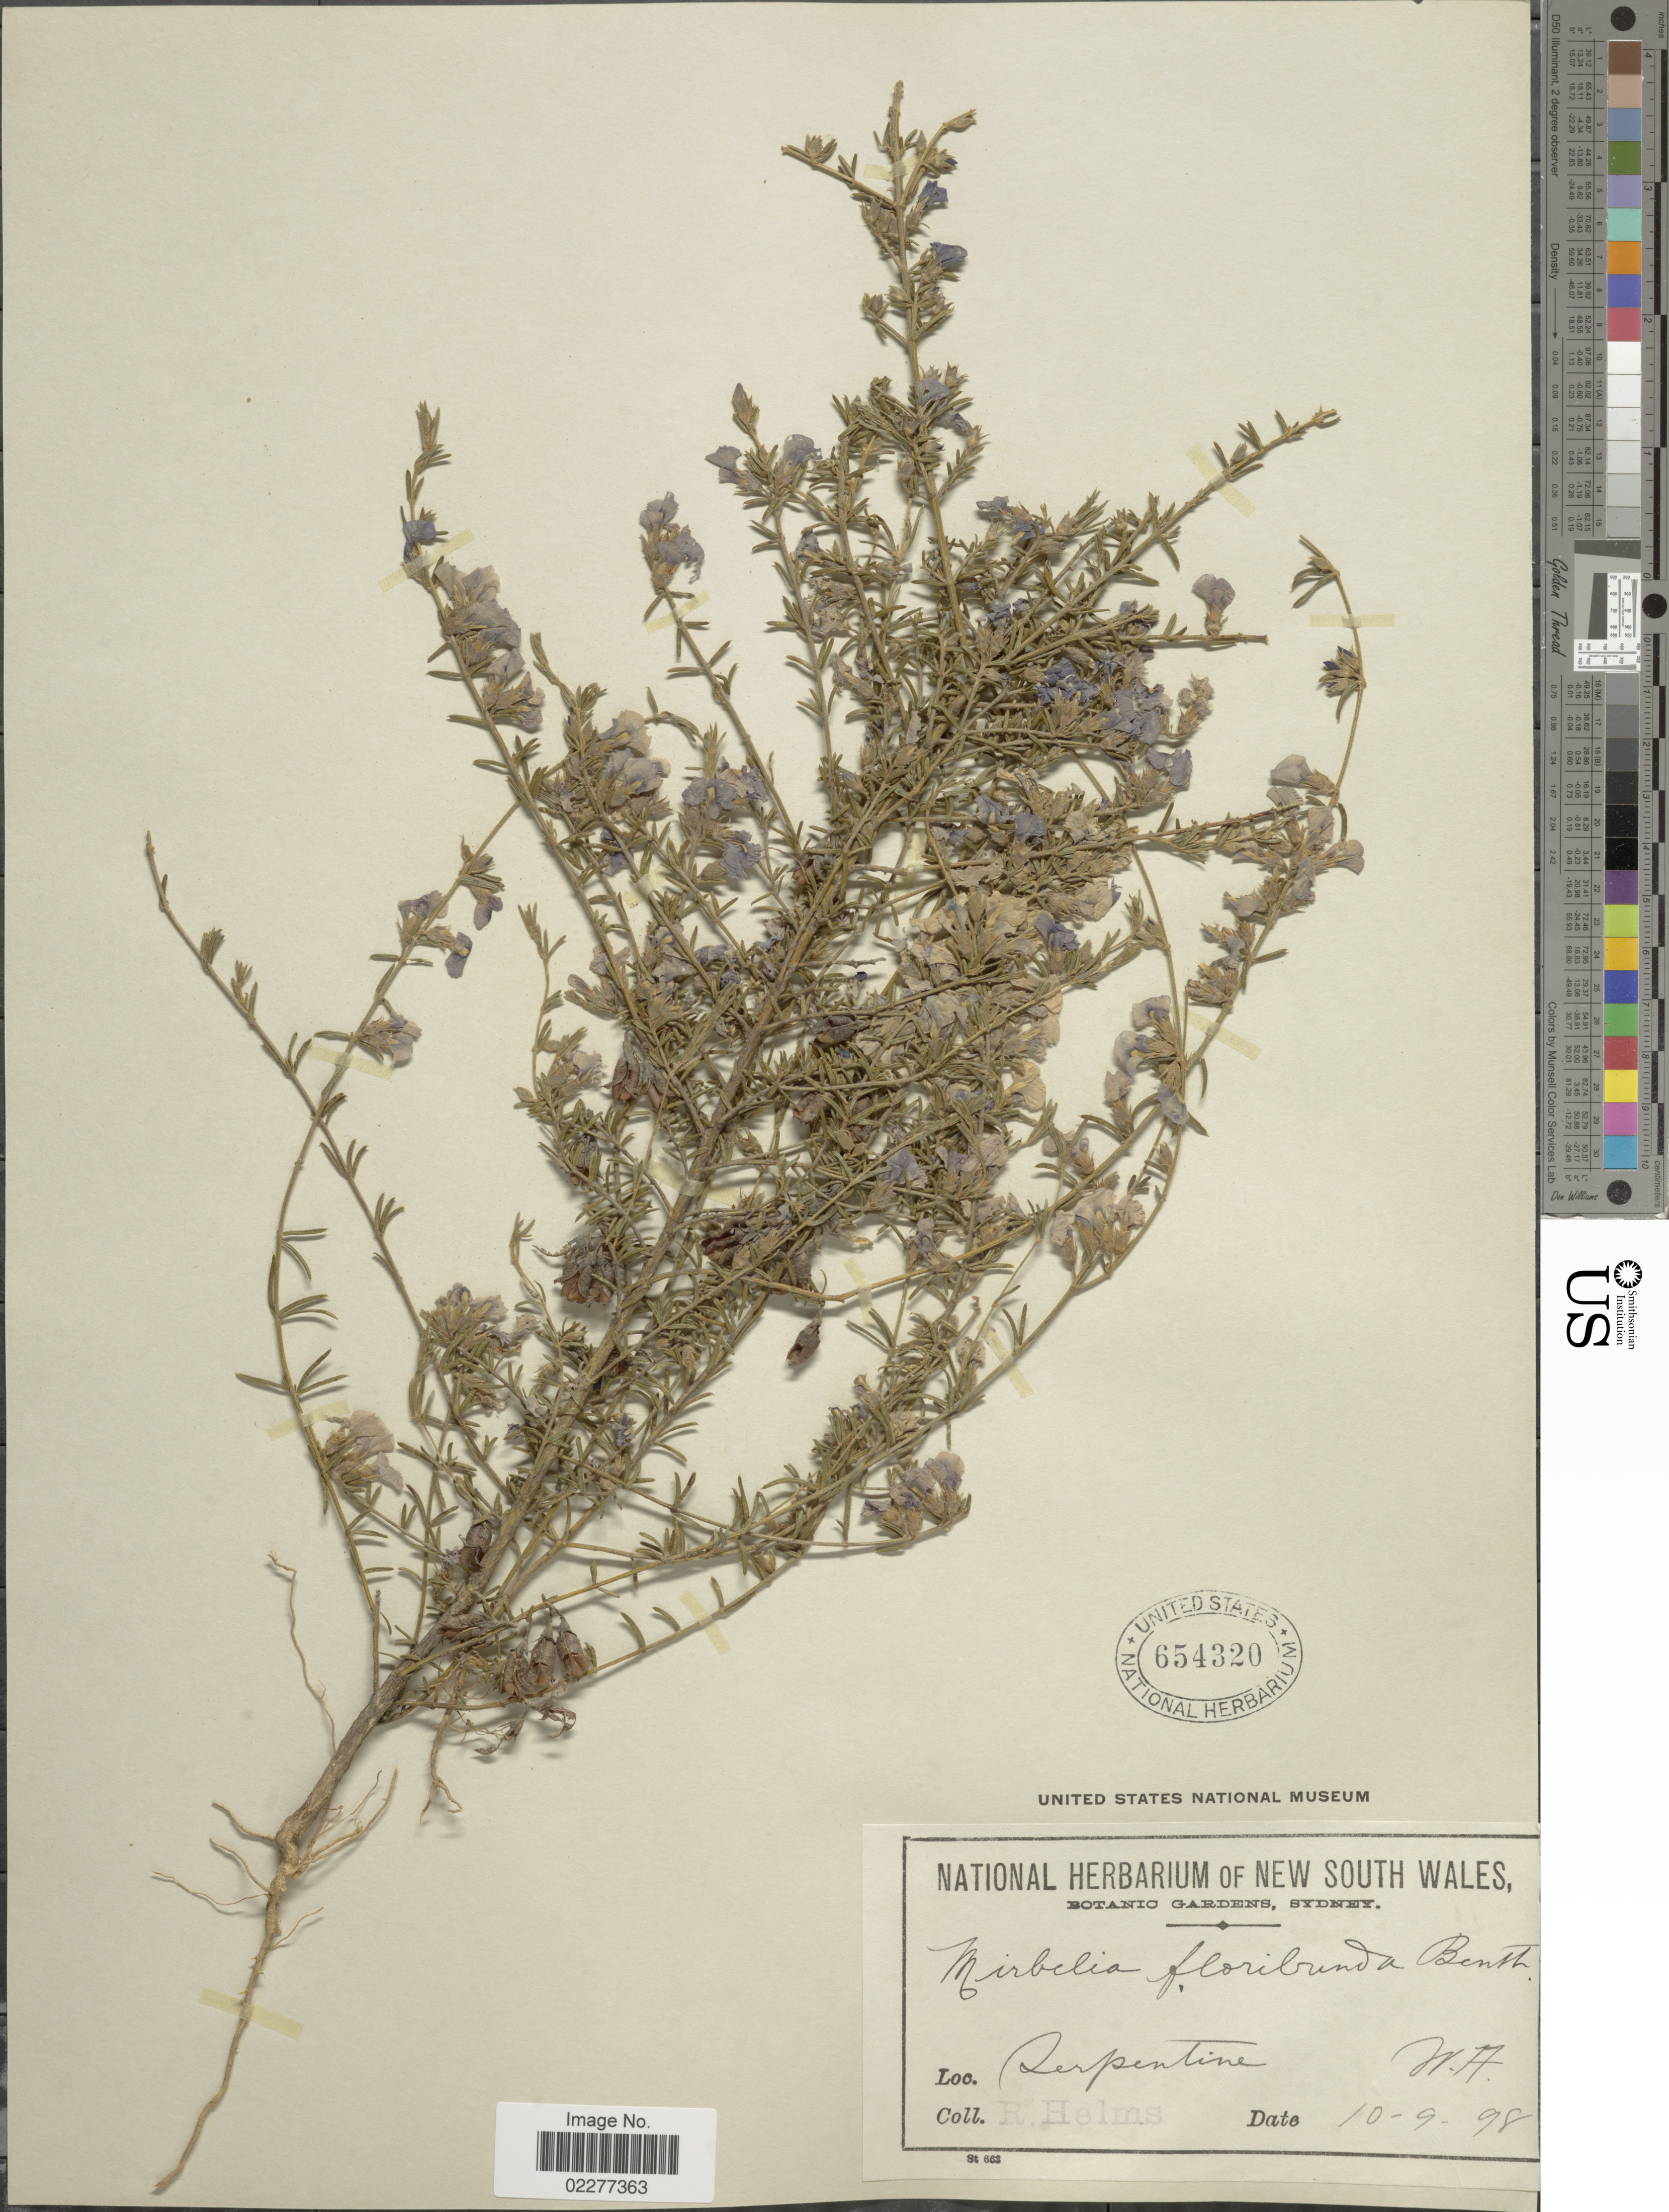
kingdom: Plantae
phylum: Tracheophyta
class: Magnoliopsida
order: Fabales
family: Fabaceae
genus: Mirbelia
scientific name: Mirbelia floribunda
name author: Benth.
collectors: R. Helms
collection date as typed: Transcribed d/m/y: 10/9/98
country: Australia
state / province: Western Australia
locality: Serpentine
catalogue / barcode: US 654320